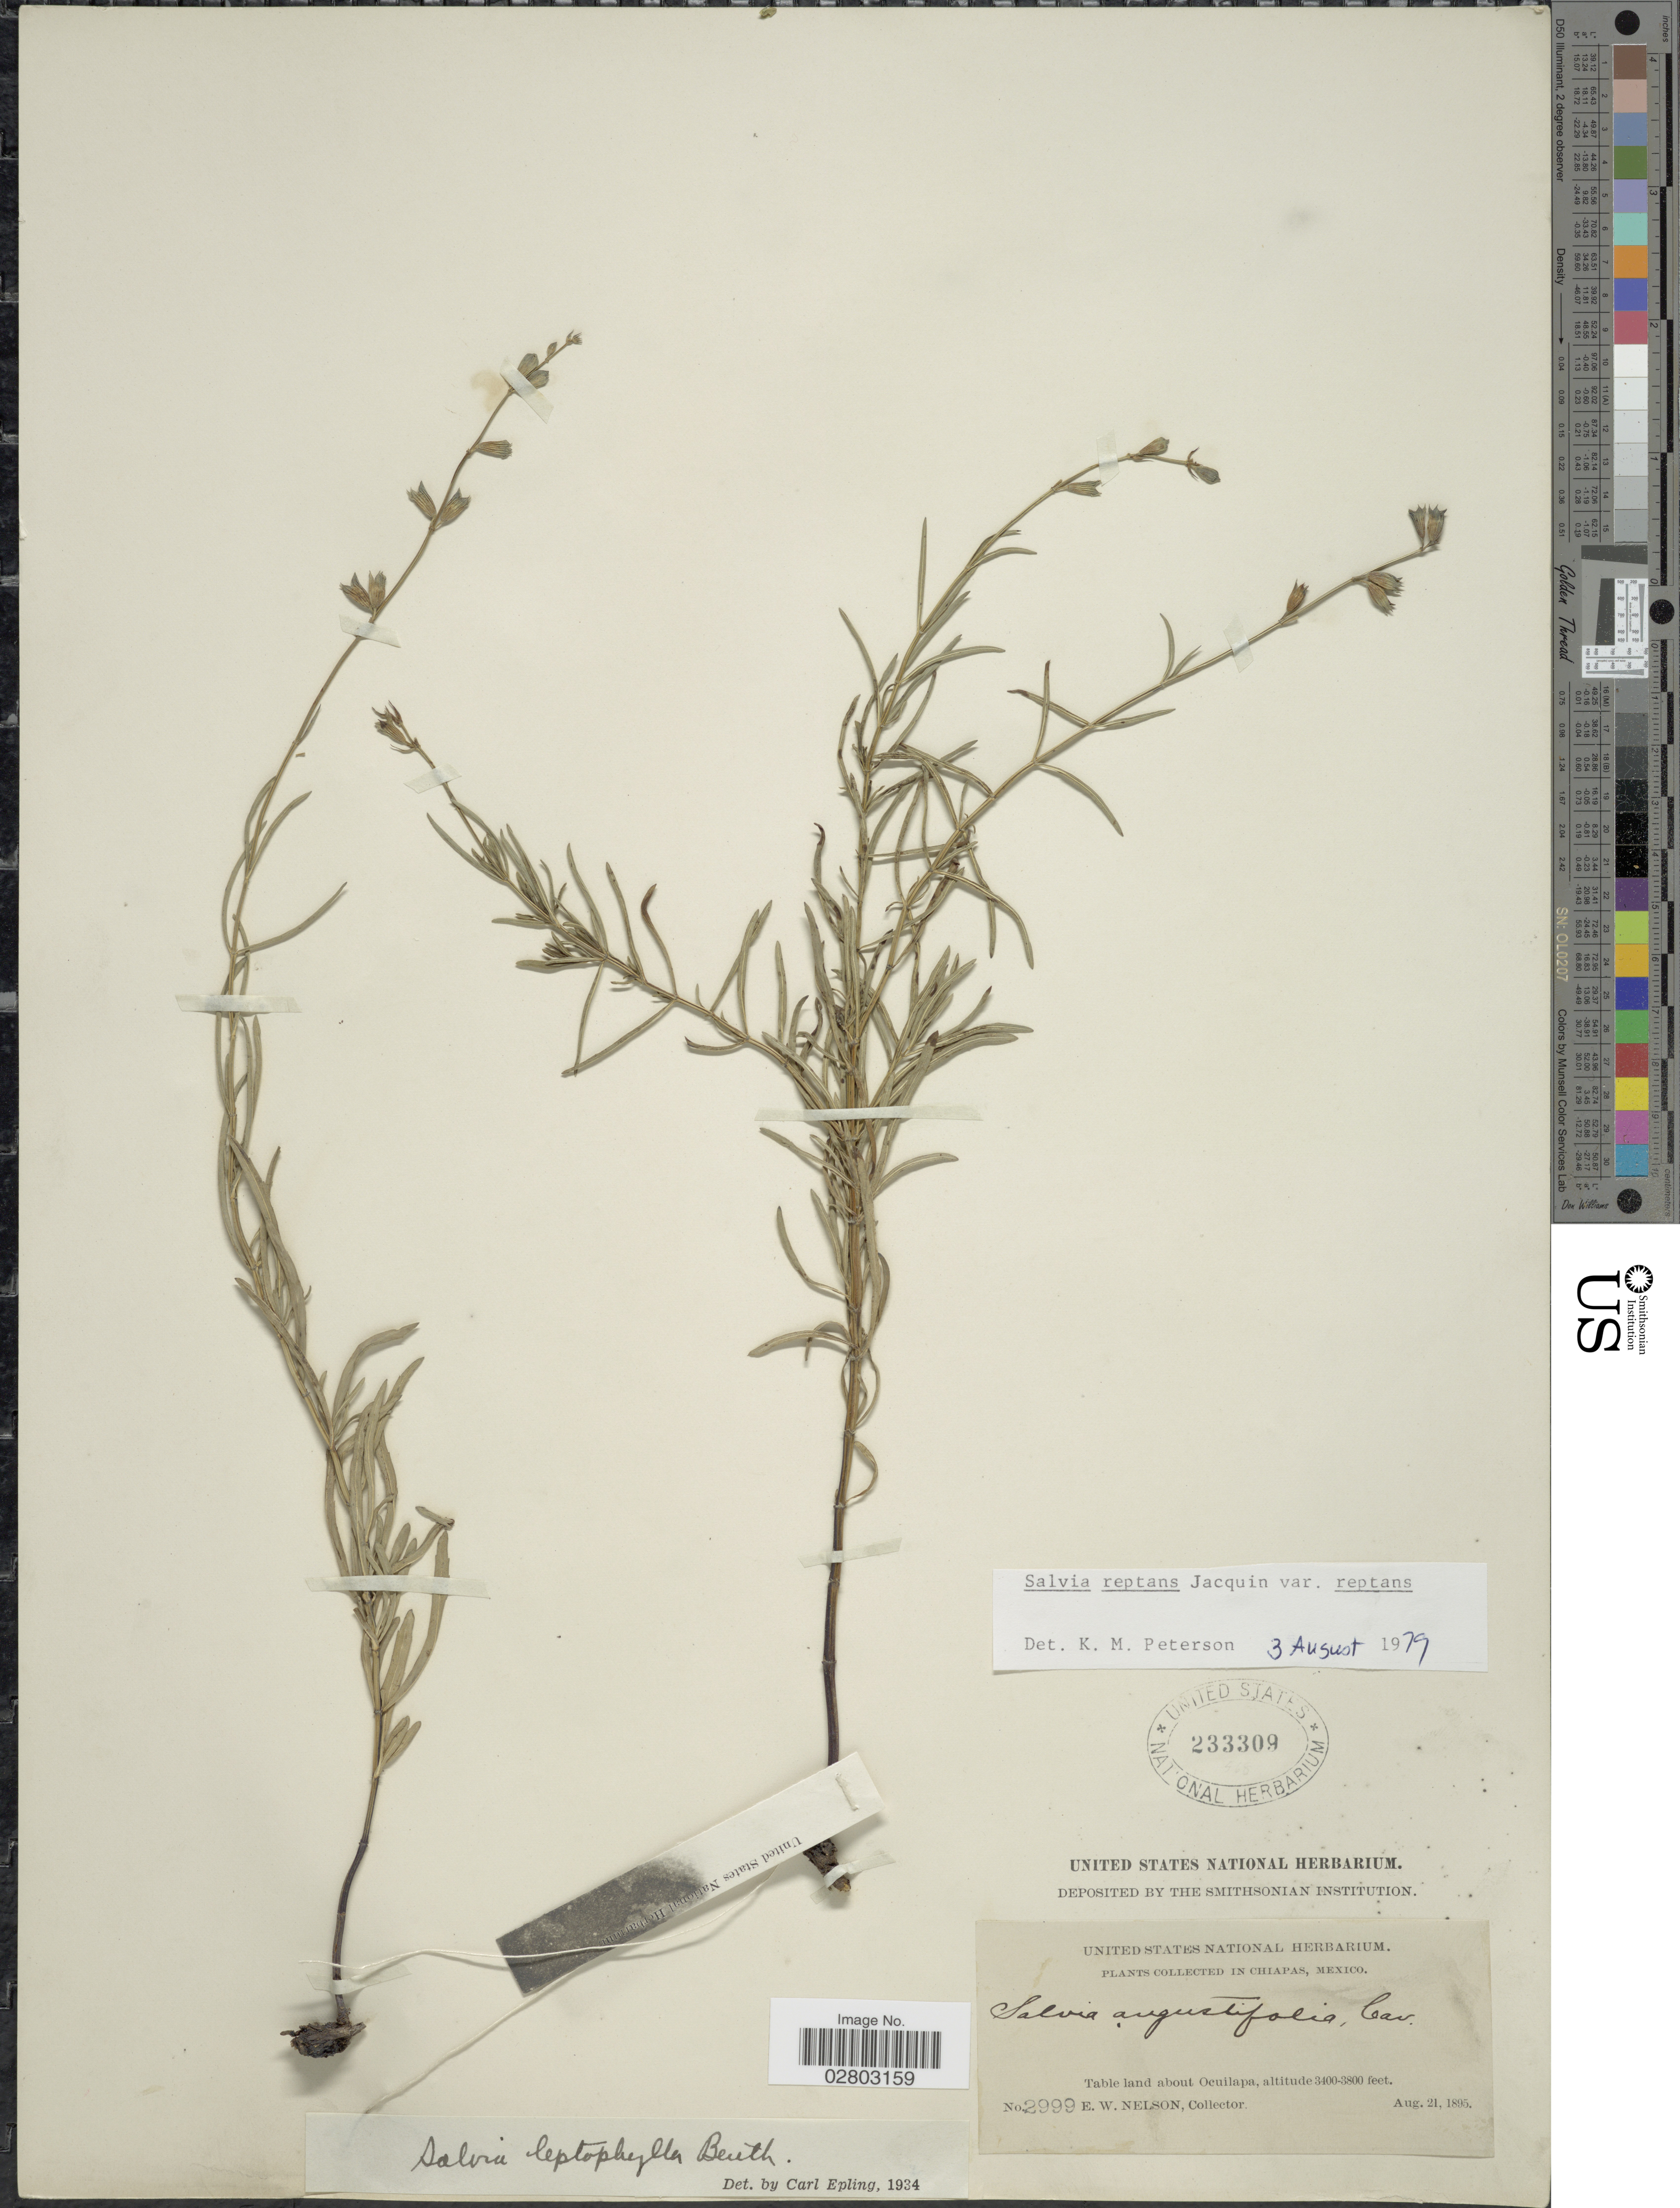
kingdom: Plantae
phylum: Tracheophyta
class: Magnoliopsida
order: Lamiales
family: Lamiaceae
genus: Salvia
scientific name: Salvia reptans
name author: Jacq.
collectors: E. W. Nelson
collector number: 2999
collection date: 1895-08-21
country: Mexico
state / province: Chiapas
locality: Table land about Ocuilapa.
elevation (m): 1036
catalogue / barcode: US 233309